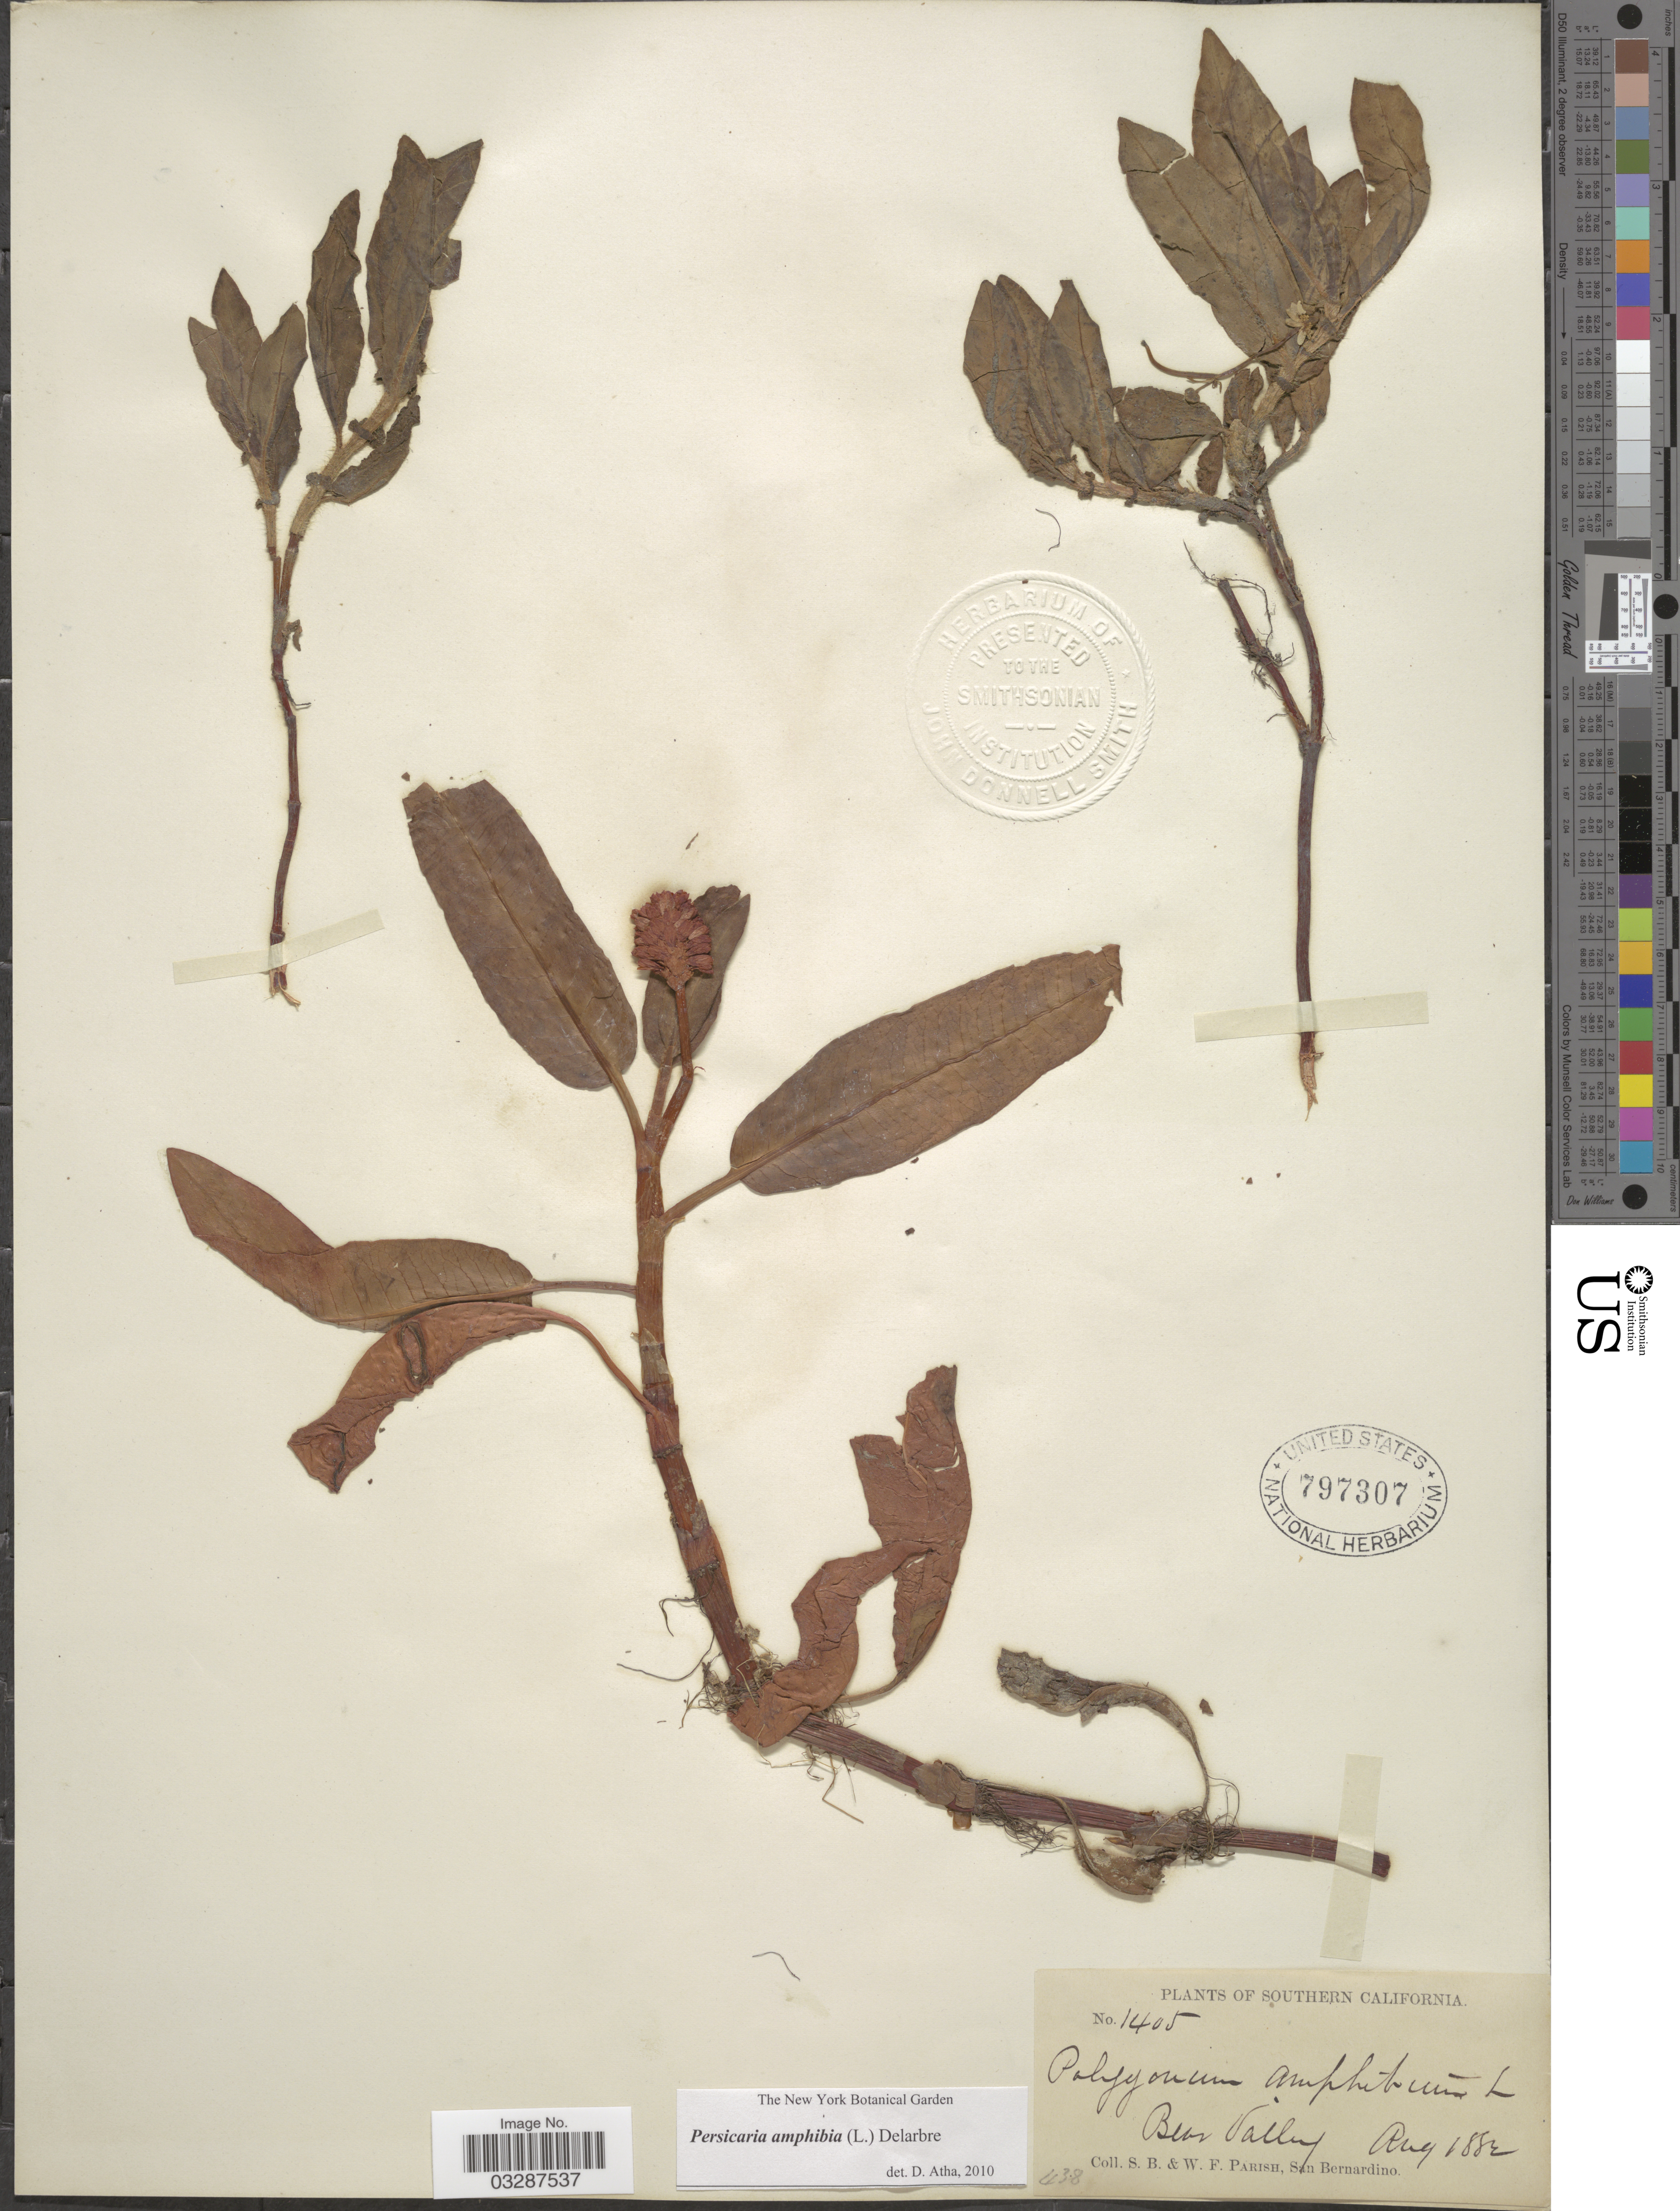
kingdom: Plantae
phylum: Tracheophyta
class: Magnoliopsida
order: Caryophyllales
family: Polygonaceae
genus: Persicaria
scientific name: Persicaria amphibia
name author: (L.) Delarbre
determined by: Atha, D. E.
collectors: S. B. Parish & W. F. Parish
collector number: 1405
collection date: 1882-08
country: United States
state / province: California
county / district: San Bernardino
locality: Southern California. Bear Valley.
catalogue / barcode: US 797307